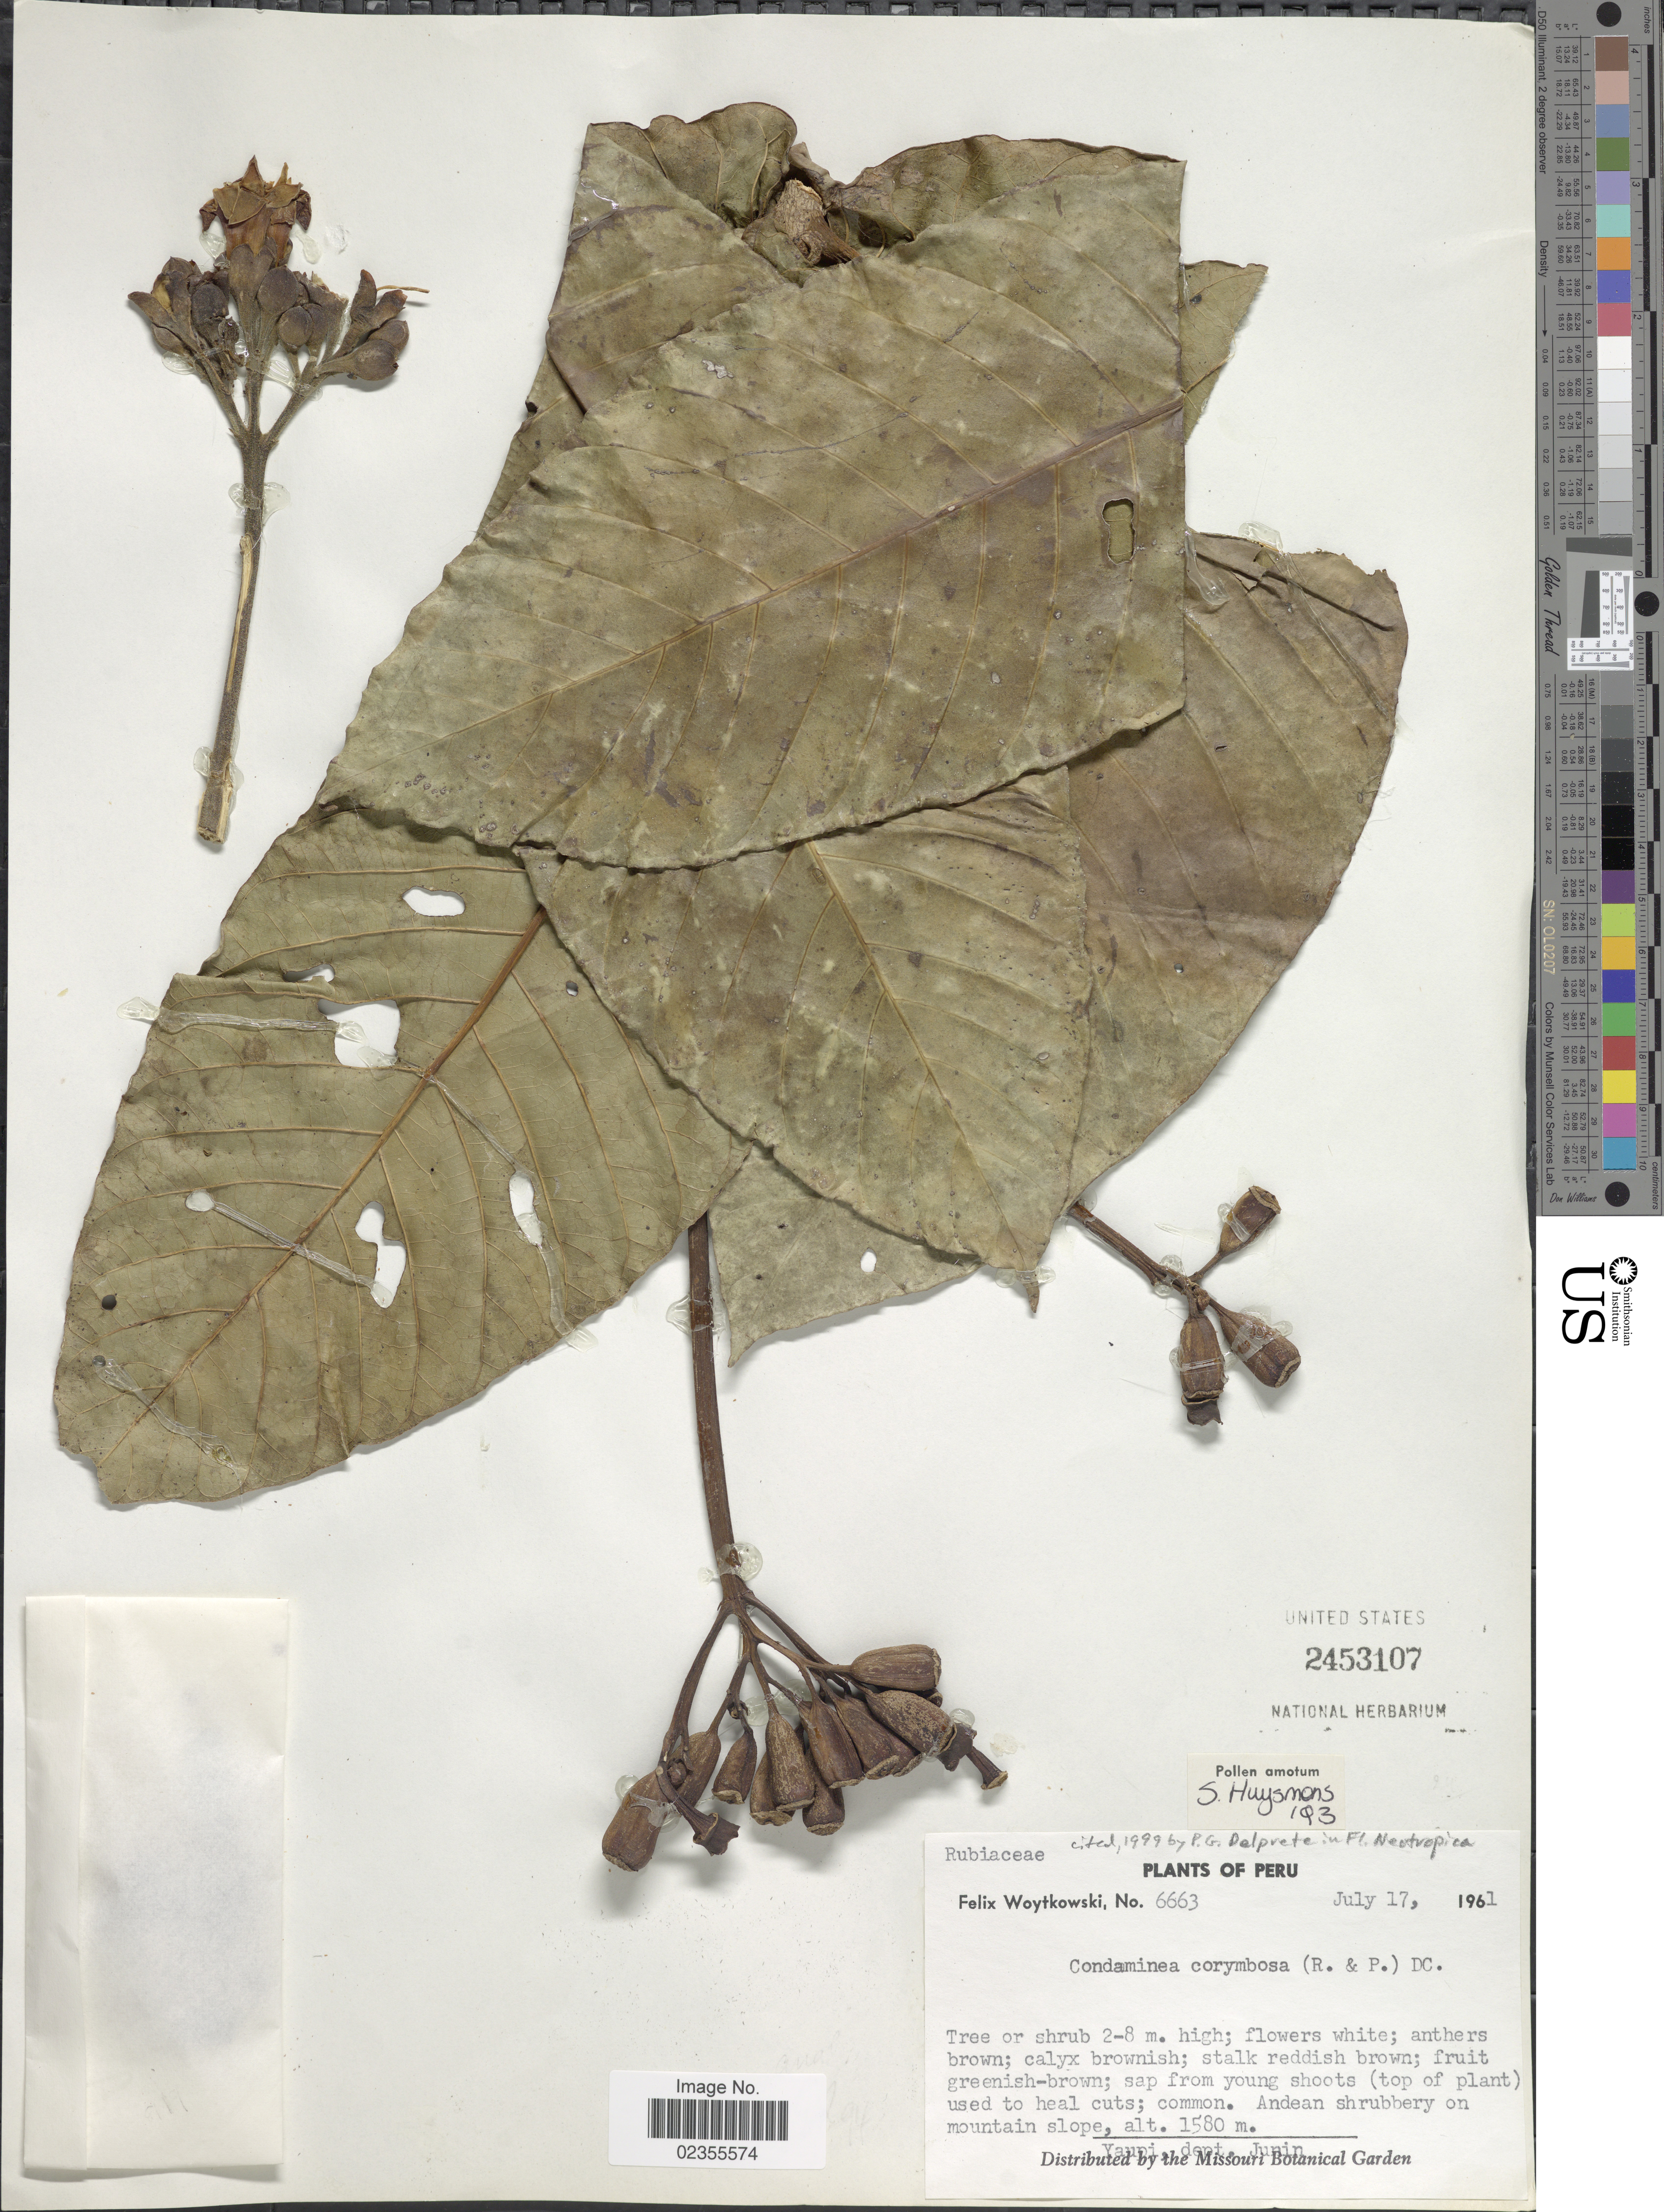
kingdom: Plantae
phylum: Tracheophyta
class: Magnoliopsida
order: Gentianales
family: Rubiaceae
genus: Condaminea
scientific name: Condaminea corymbosa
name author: (Ruiz & Pav.) DC.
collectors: F. Woytkowski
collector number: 6663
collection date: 1961-07-17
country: Peru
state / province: Junín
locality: On mountain slope. Yaupi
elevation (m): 1580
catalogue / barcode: US 2453107